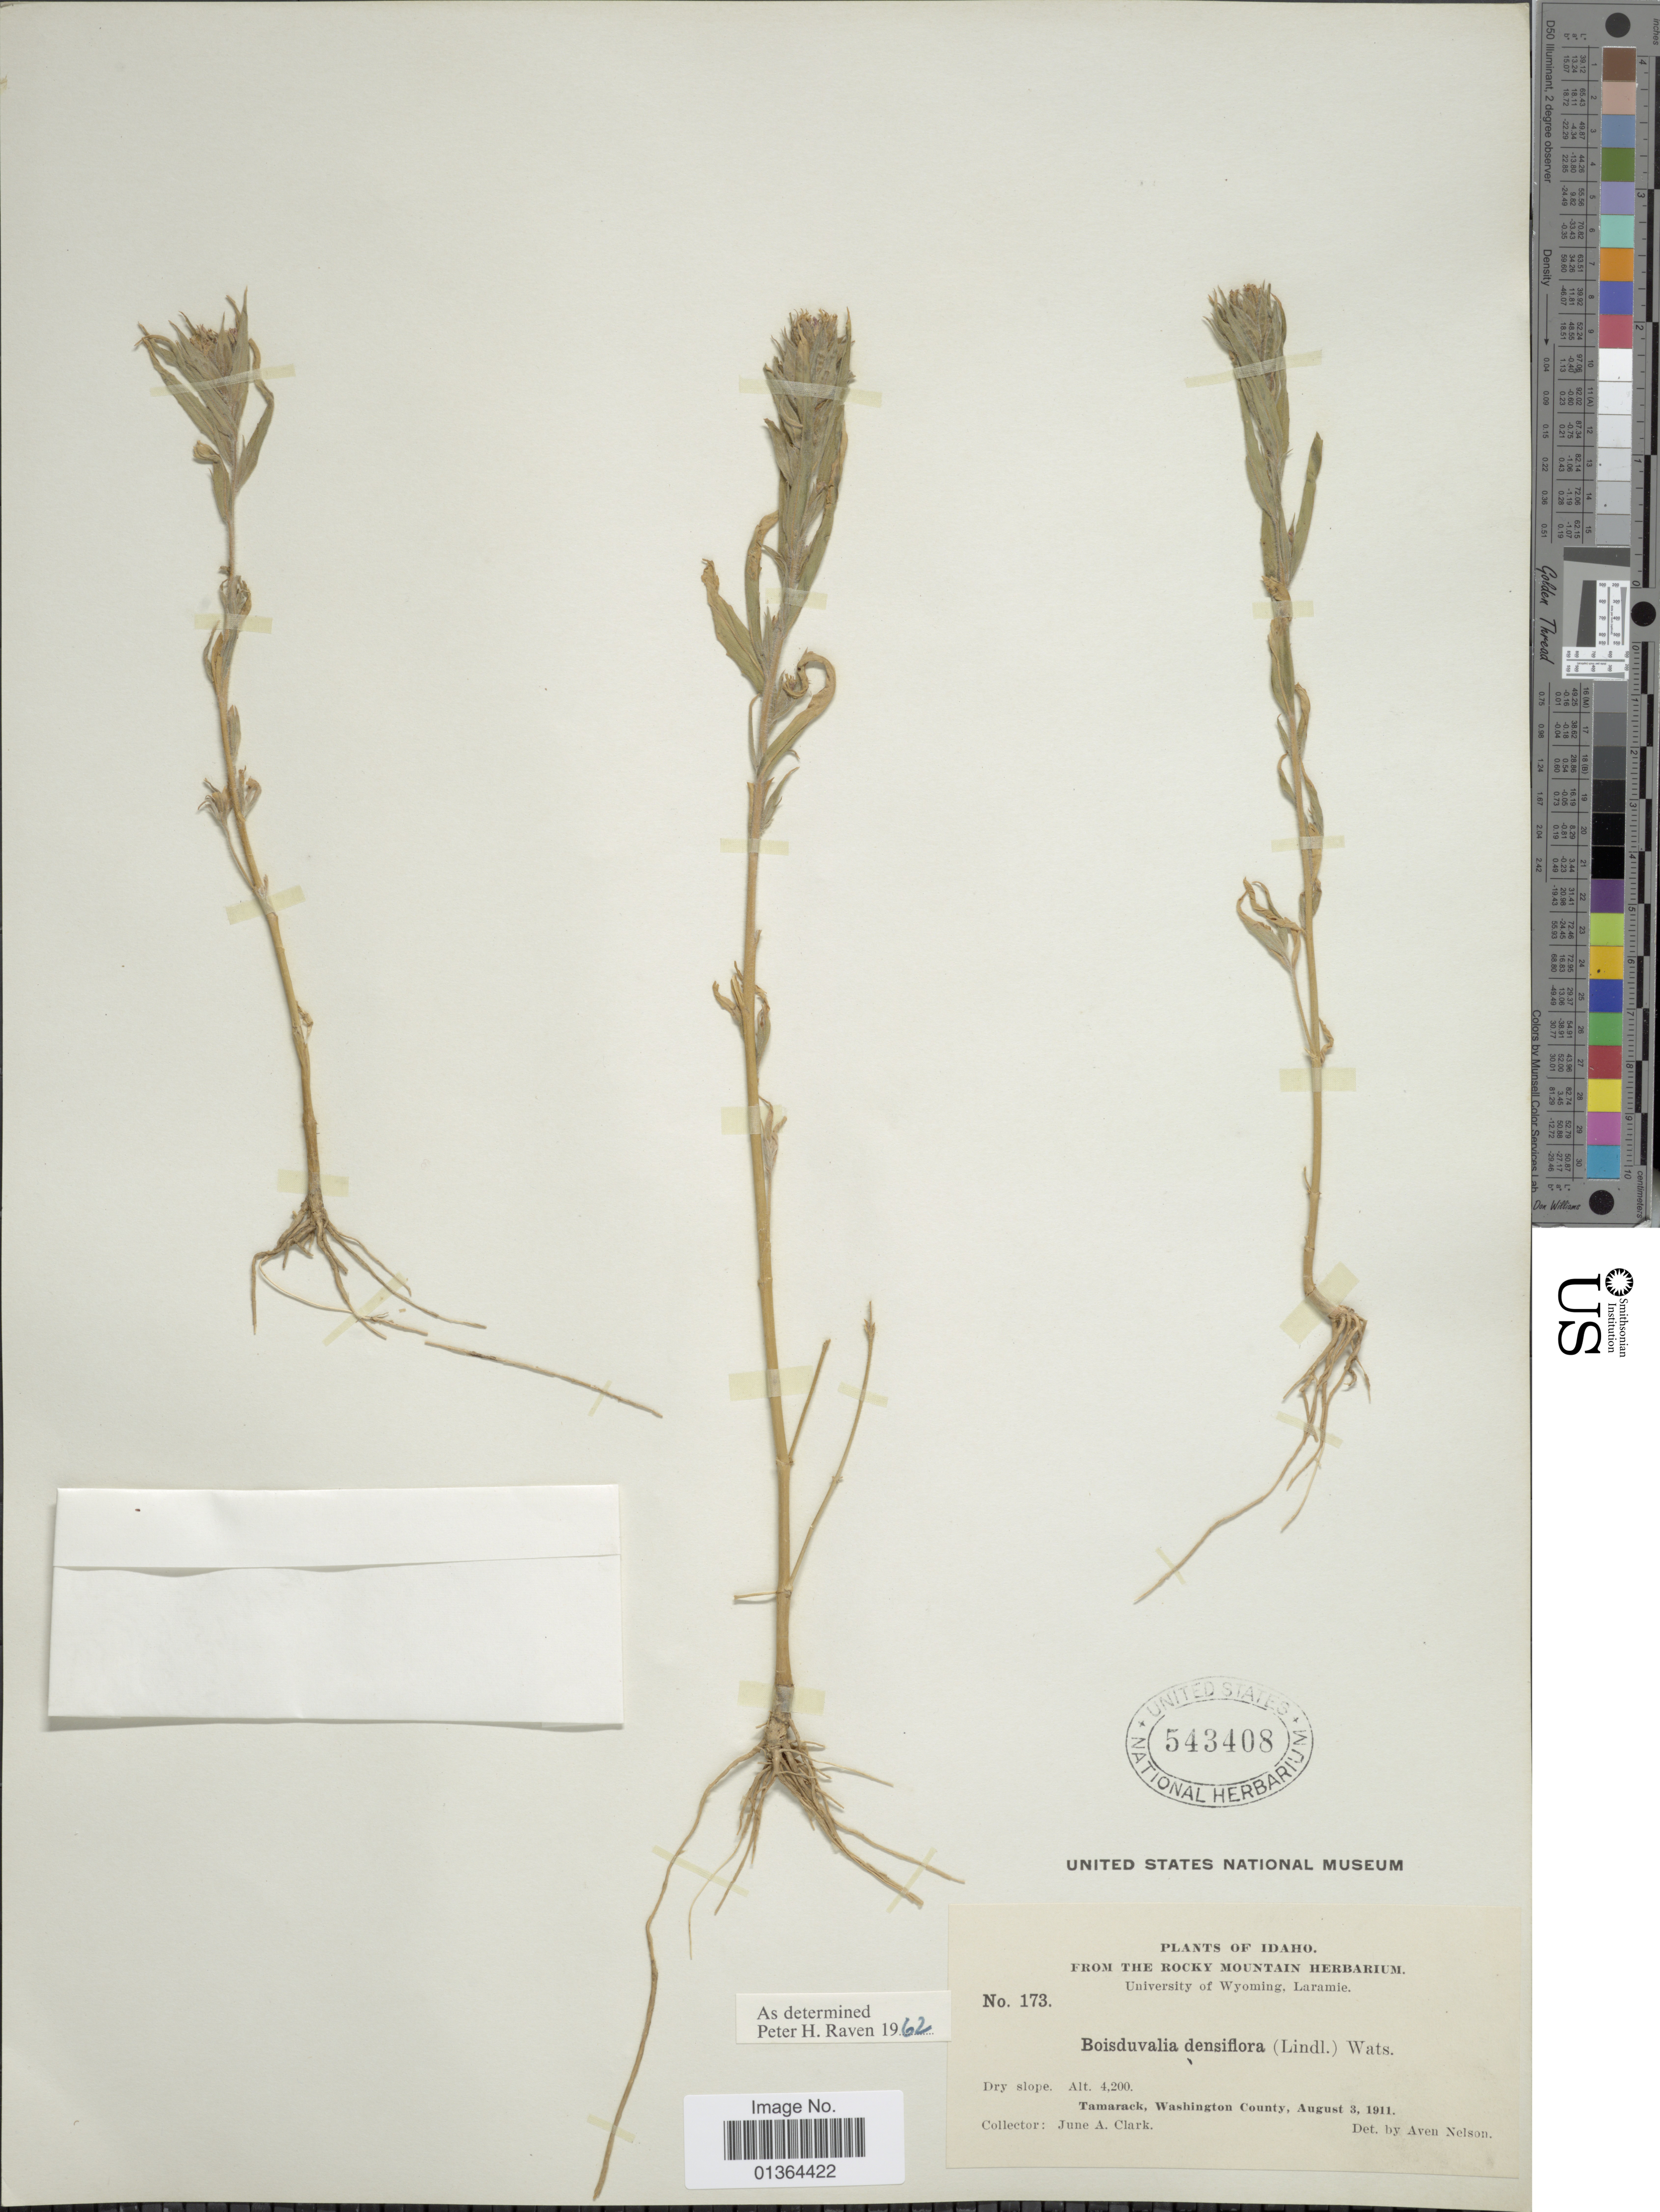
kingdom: Plantae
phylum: Tracheophyta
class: Magnoliopsida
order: Myrtales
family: Onagraceae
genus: Epilobium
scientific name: Epilobium densiflorum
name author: (Lindl.) Hoch & P.H. Raven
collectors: J. A. Clark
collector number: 173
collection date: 1911-08-03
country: United States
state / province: Idaho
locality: Tamarck, Washington County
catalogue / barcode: US 543408